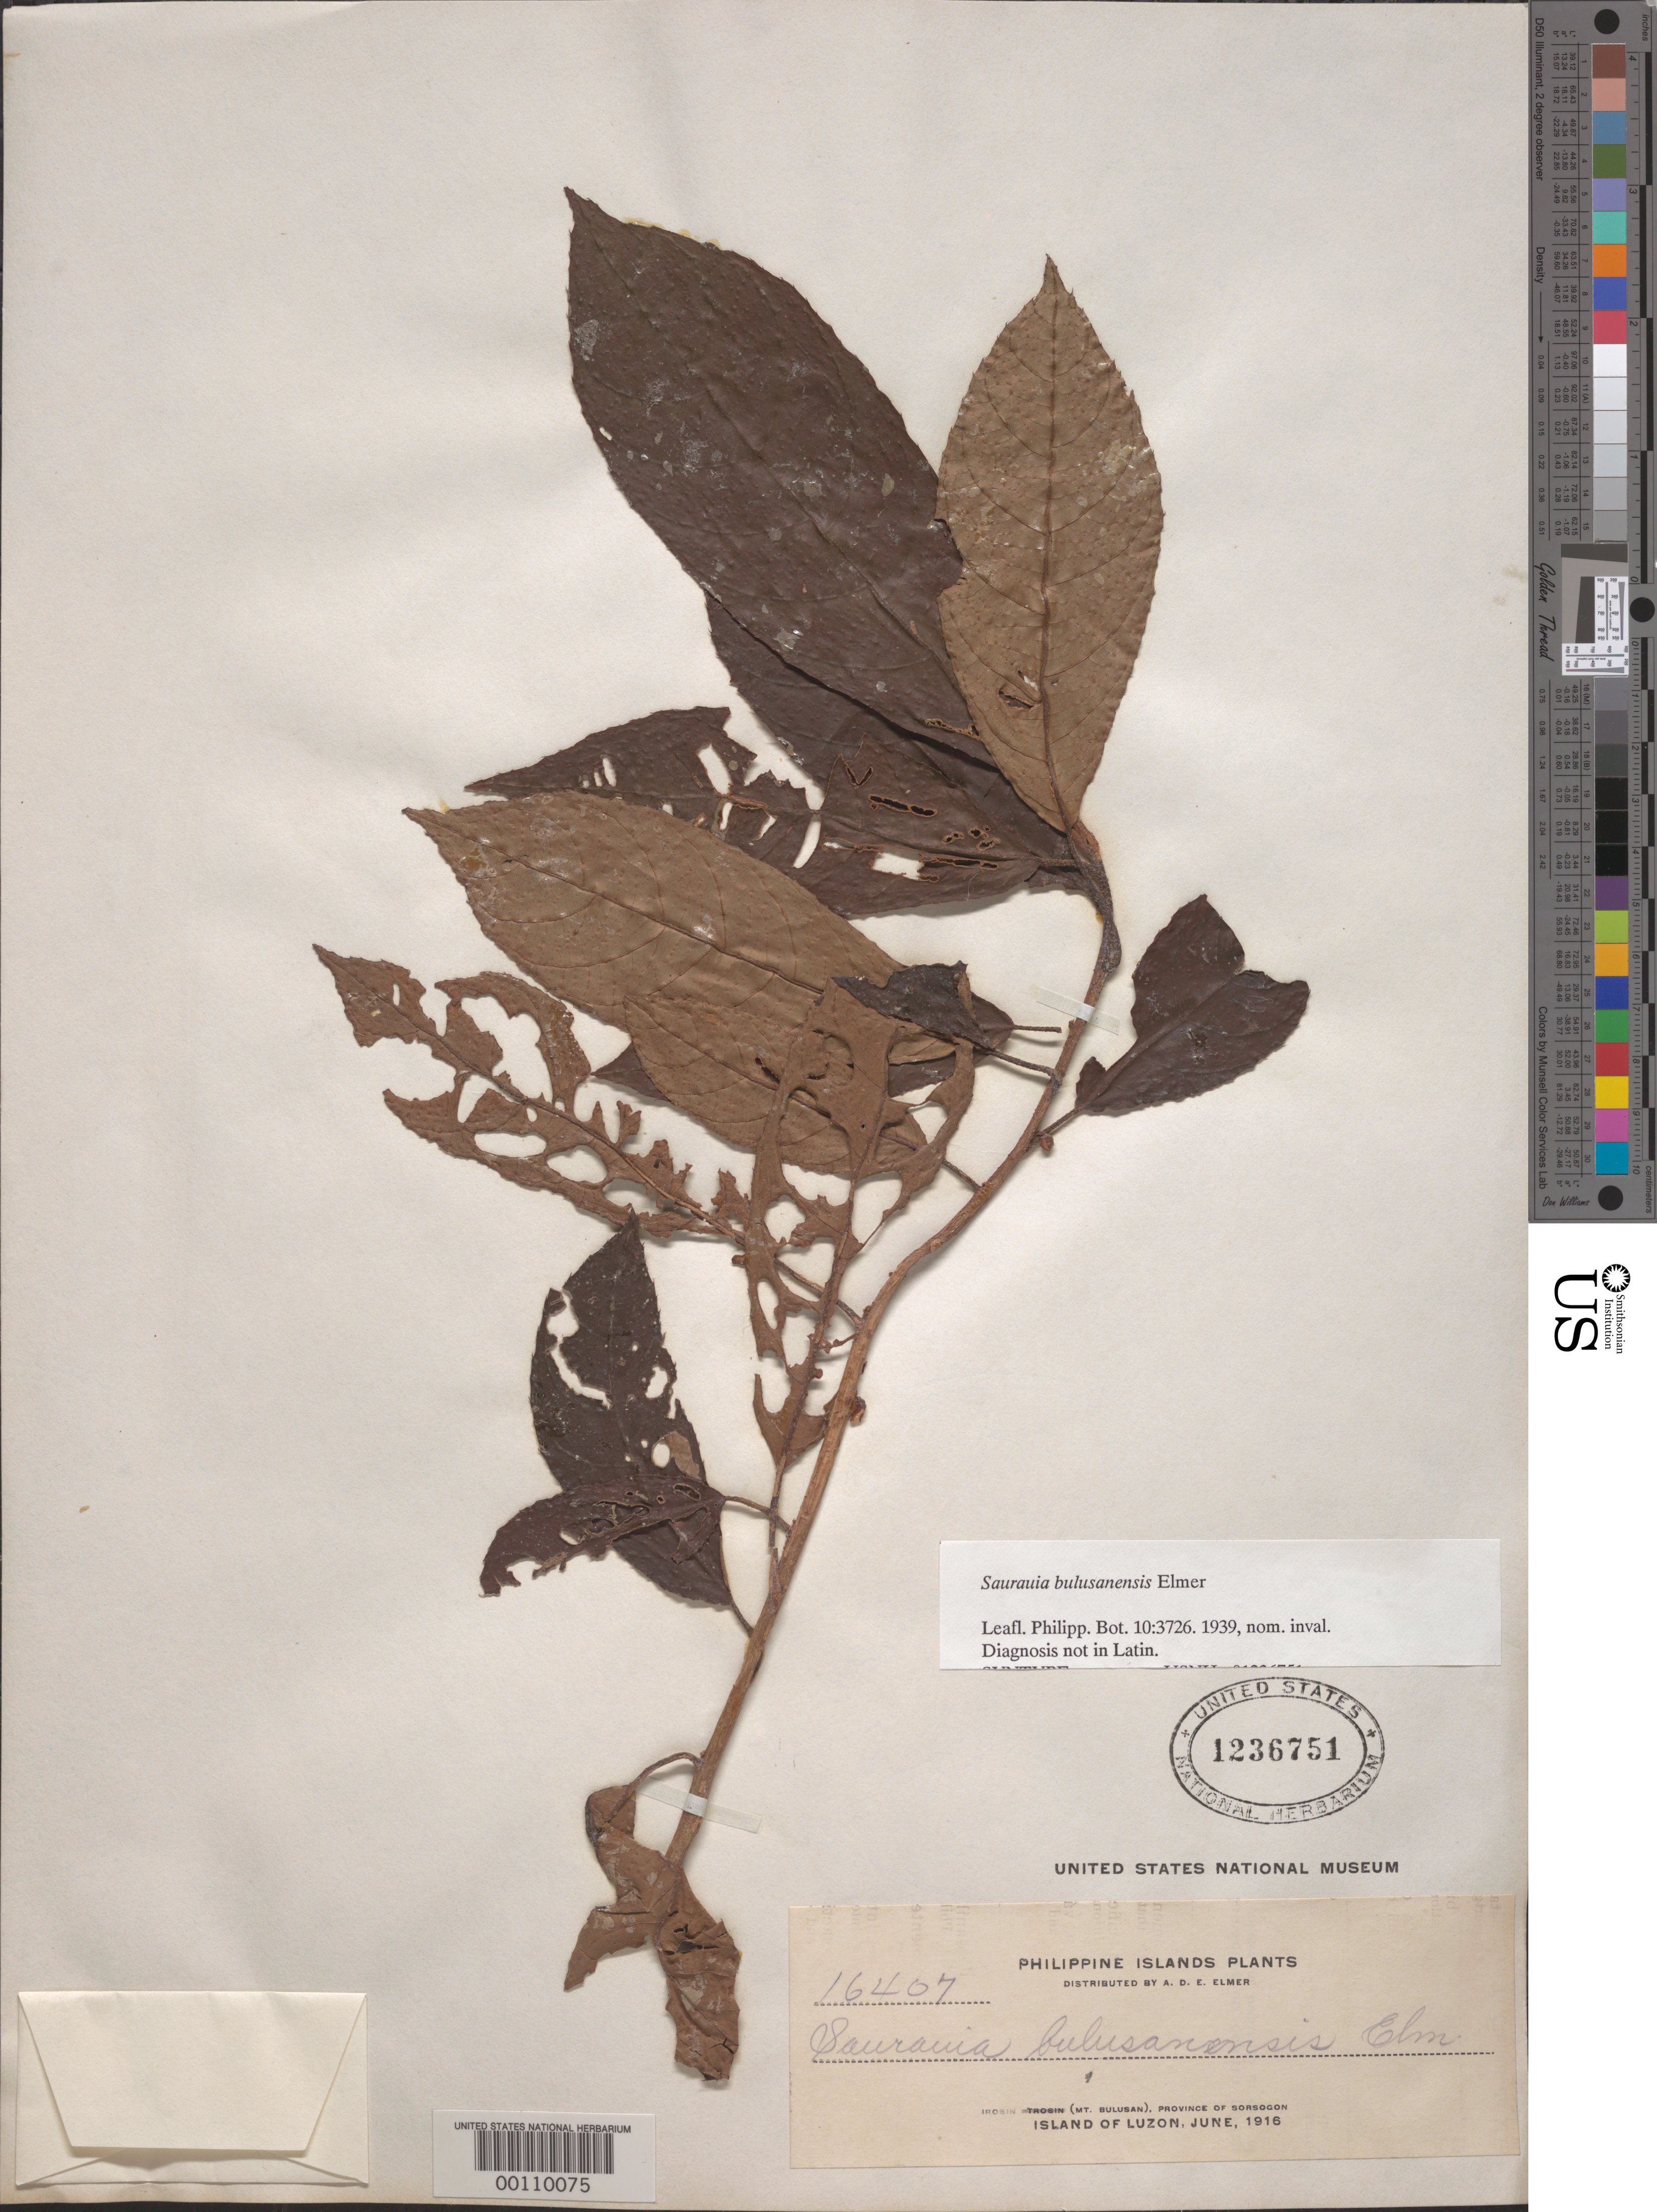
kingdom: Plantae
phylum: Tracheophyta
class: Magnoliopsida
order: Ericales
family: Actinidiaceae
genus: Saurauia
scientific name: Saurauia bulusanensis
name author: Elmer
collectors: A. D. E. Elmer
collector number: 16407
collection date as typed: Jun 1916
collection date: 1916-06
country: Philippines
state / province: Bicol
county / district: Sorsogon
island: Luzon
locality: Irosin, Mt. Bulusan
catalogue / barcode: US 1236751